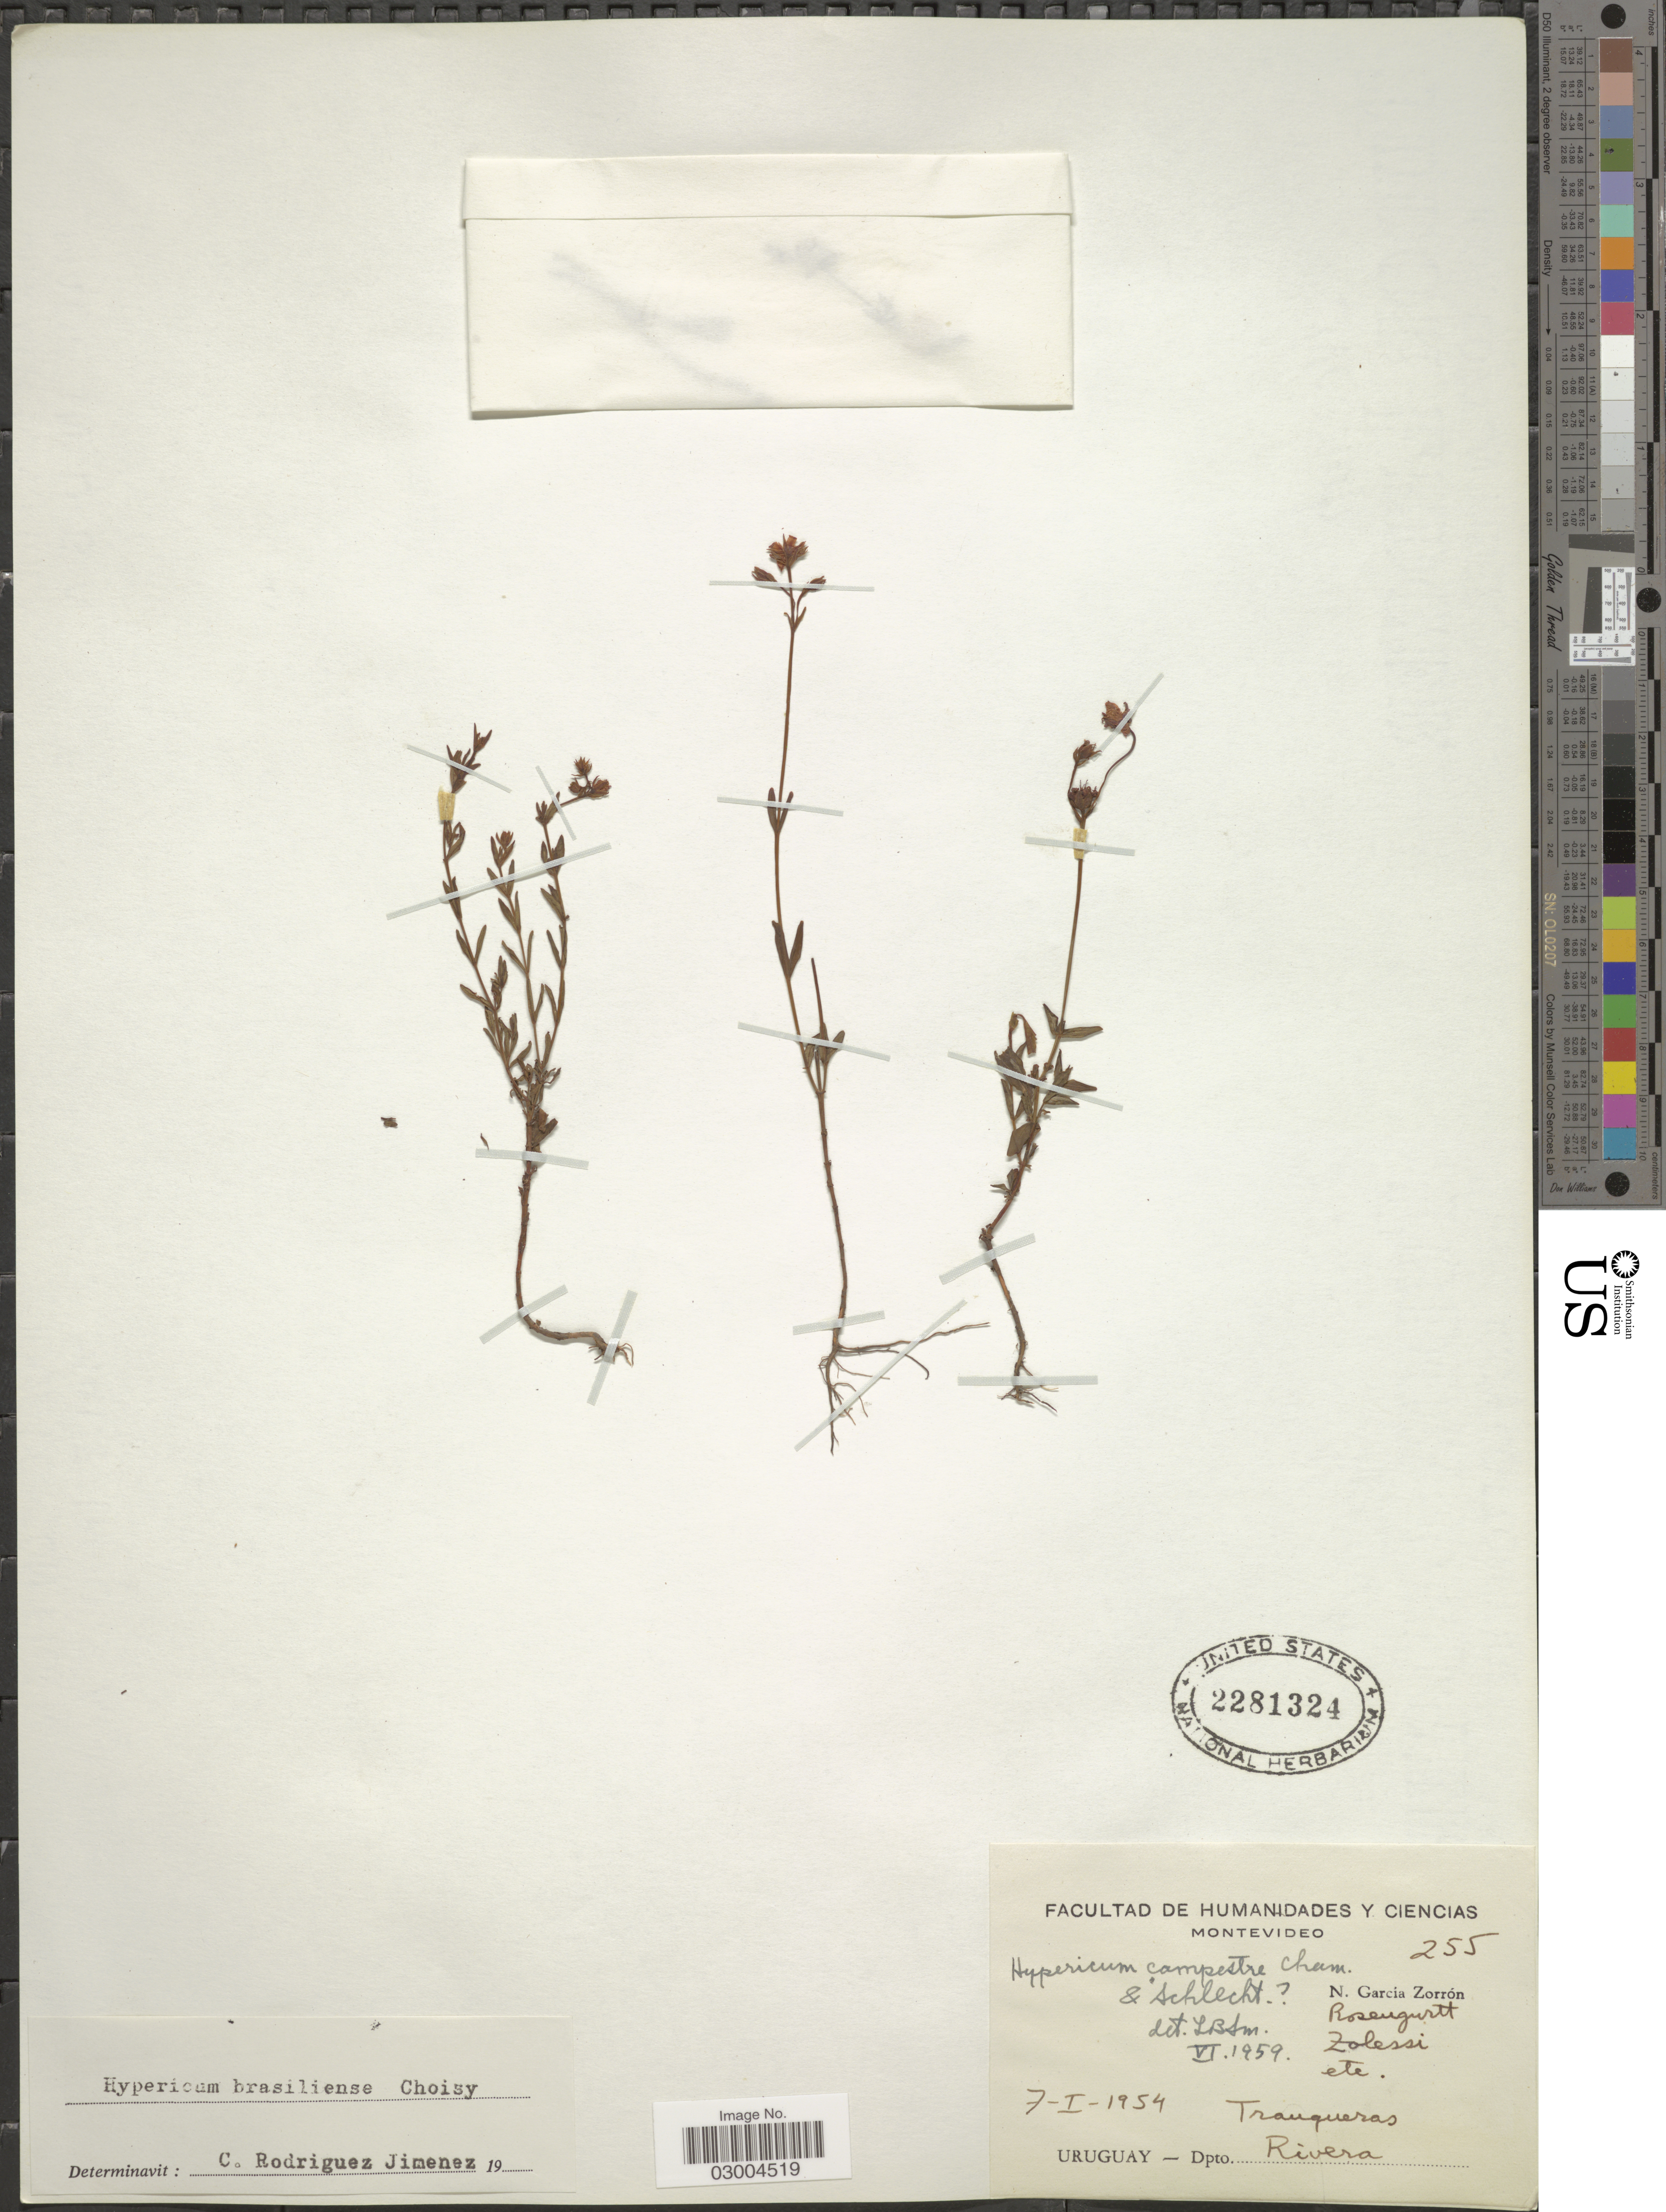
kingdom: Plantae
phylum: Tracheophyta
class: Magnoliopsida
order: Malpighiales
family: Hypericaceae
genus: Hypericum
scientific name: Hypericum brasiliense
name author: Choisy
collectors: N. Garcia Zorron, Rosengurtt, Zolessi & et al.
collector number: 255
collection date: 1954-01-07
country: Uruguay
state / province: Rivera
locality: Tranqueras. Dpto. Rivera.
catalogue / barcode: US 2281324